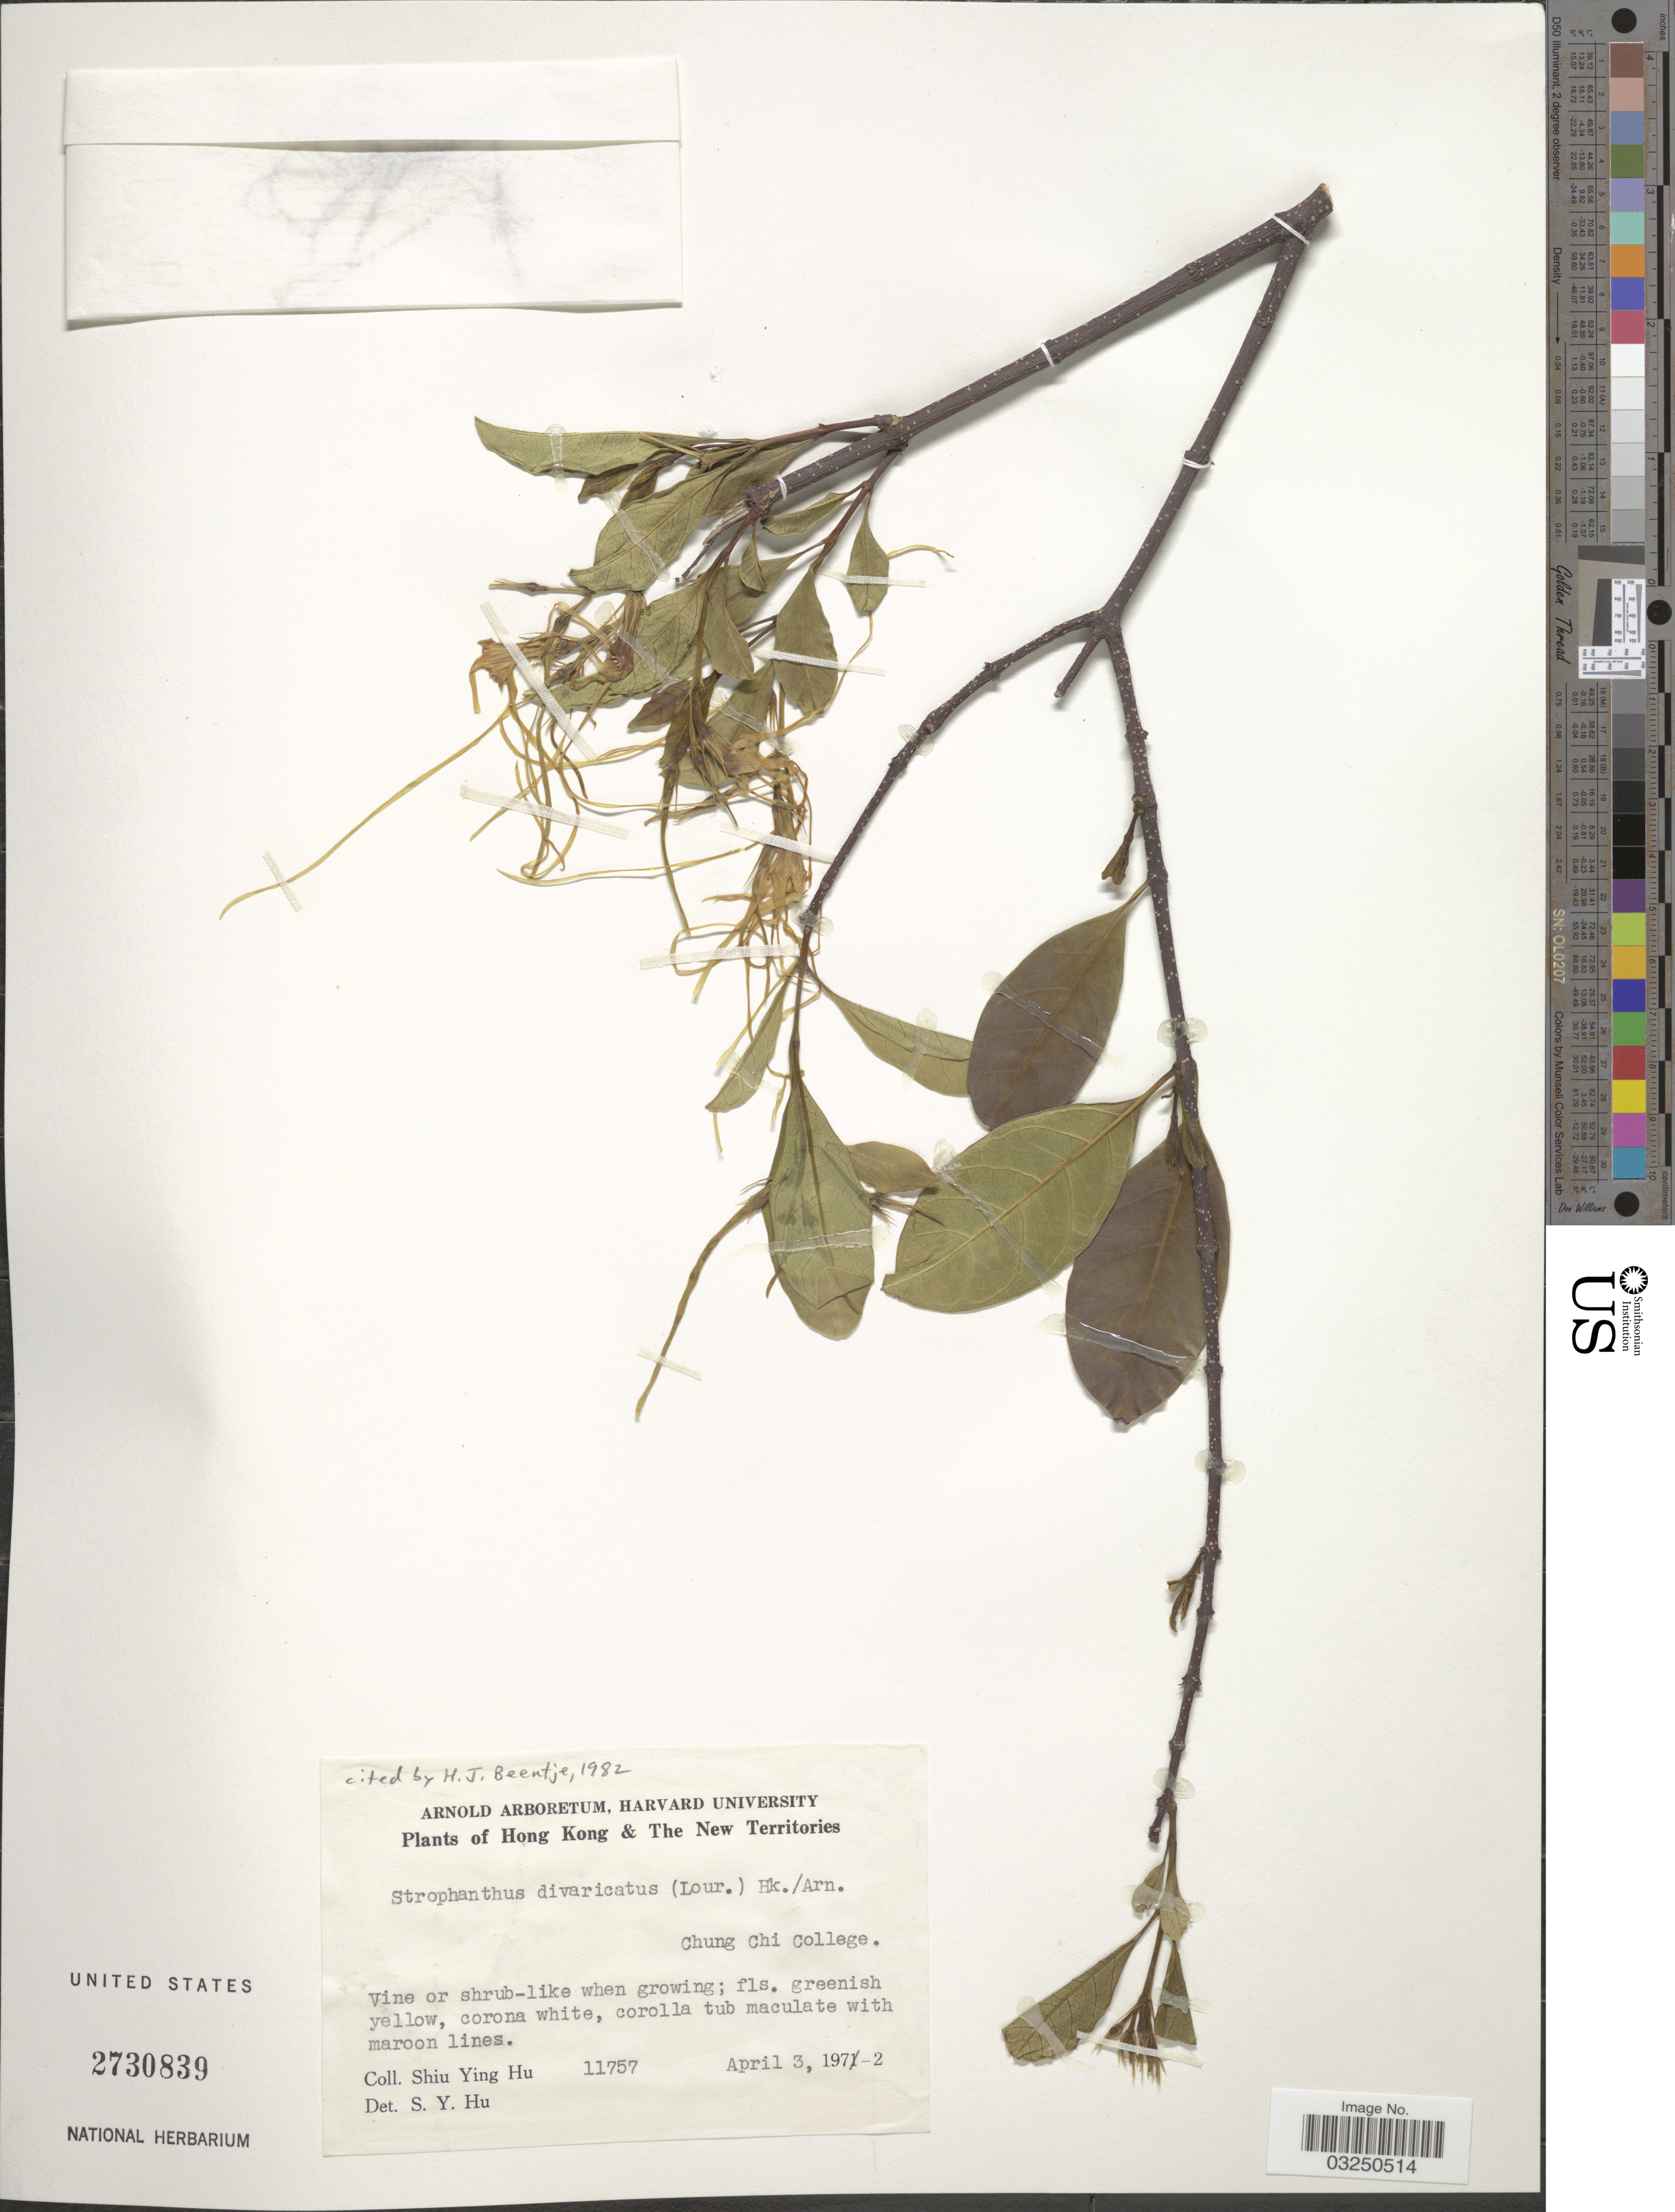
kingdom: Plantae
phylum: Tracheophyta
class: Magnoliopsida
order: Gentianales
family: Apocynaceae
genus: Strophanthus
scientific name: Strophanthus divaricatus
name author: (Lour.) Hook. & Arn.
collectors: S. Y. Hu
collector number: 11757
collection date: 1972-04-03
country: China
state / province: Hong Kong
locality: The New Territories. Chung Chi College.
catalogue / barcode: US 2730839